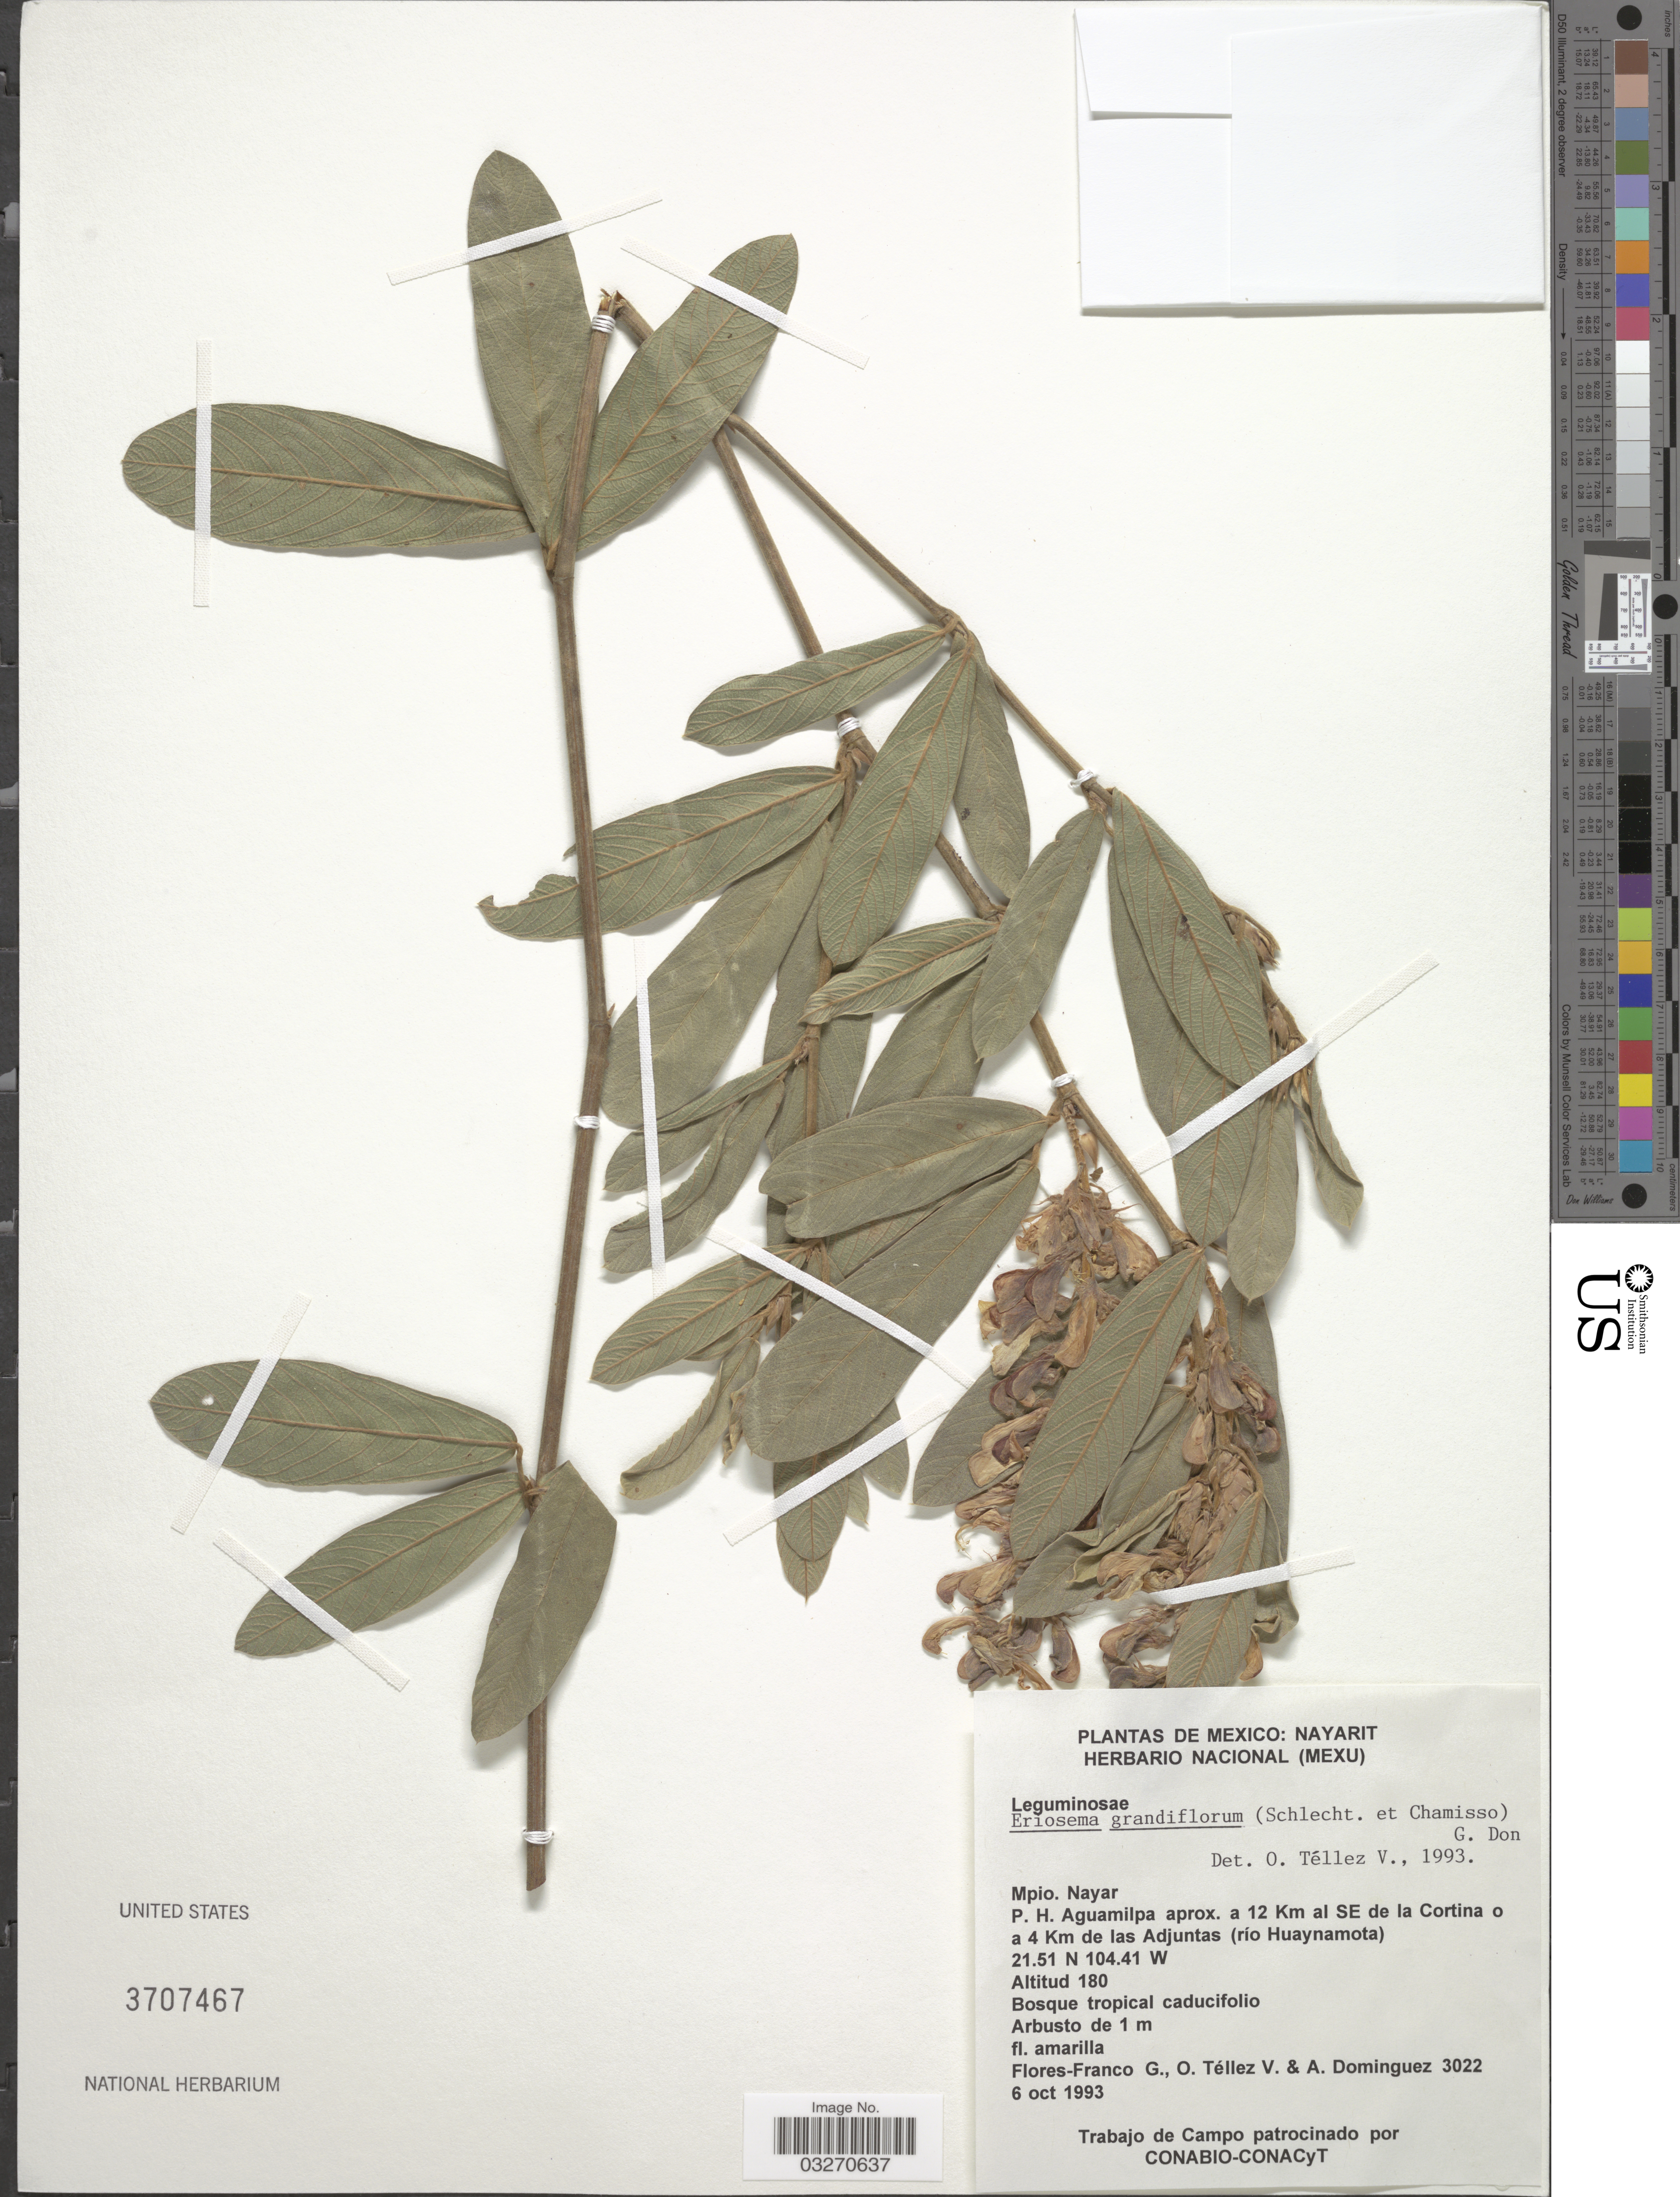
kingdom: Plantae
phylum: Tracheophyta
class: Magnoliopsida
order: Fabales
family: Fabaceae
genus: Eriosema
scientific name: Eriosema grandiflorum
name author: (Schltdl. & Cham.) G. Don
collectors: G. Flores F., O. Téllez V. & A. Dominguez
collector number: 3022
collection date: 1993-10-06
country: Mexico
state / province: Nayarit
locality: Mpio. Nayar. P.H. Aguamilpa aprox. a 12 Km al SE de la Cortina o a 4 Km de las Adjuntas (río Huaynamota).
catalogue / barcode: US 3707467